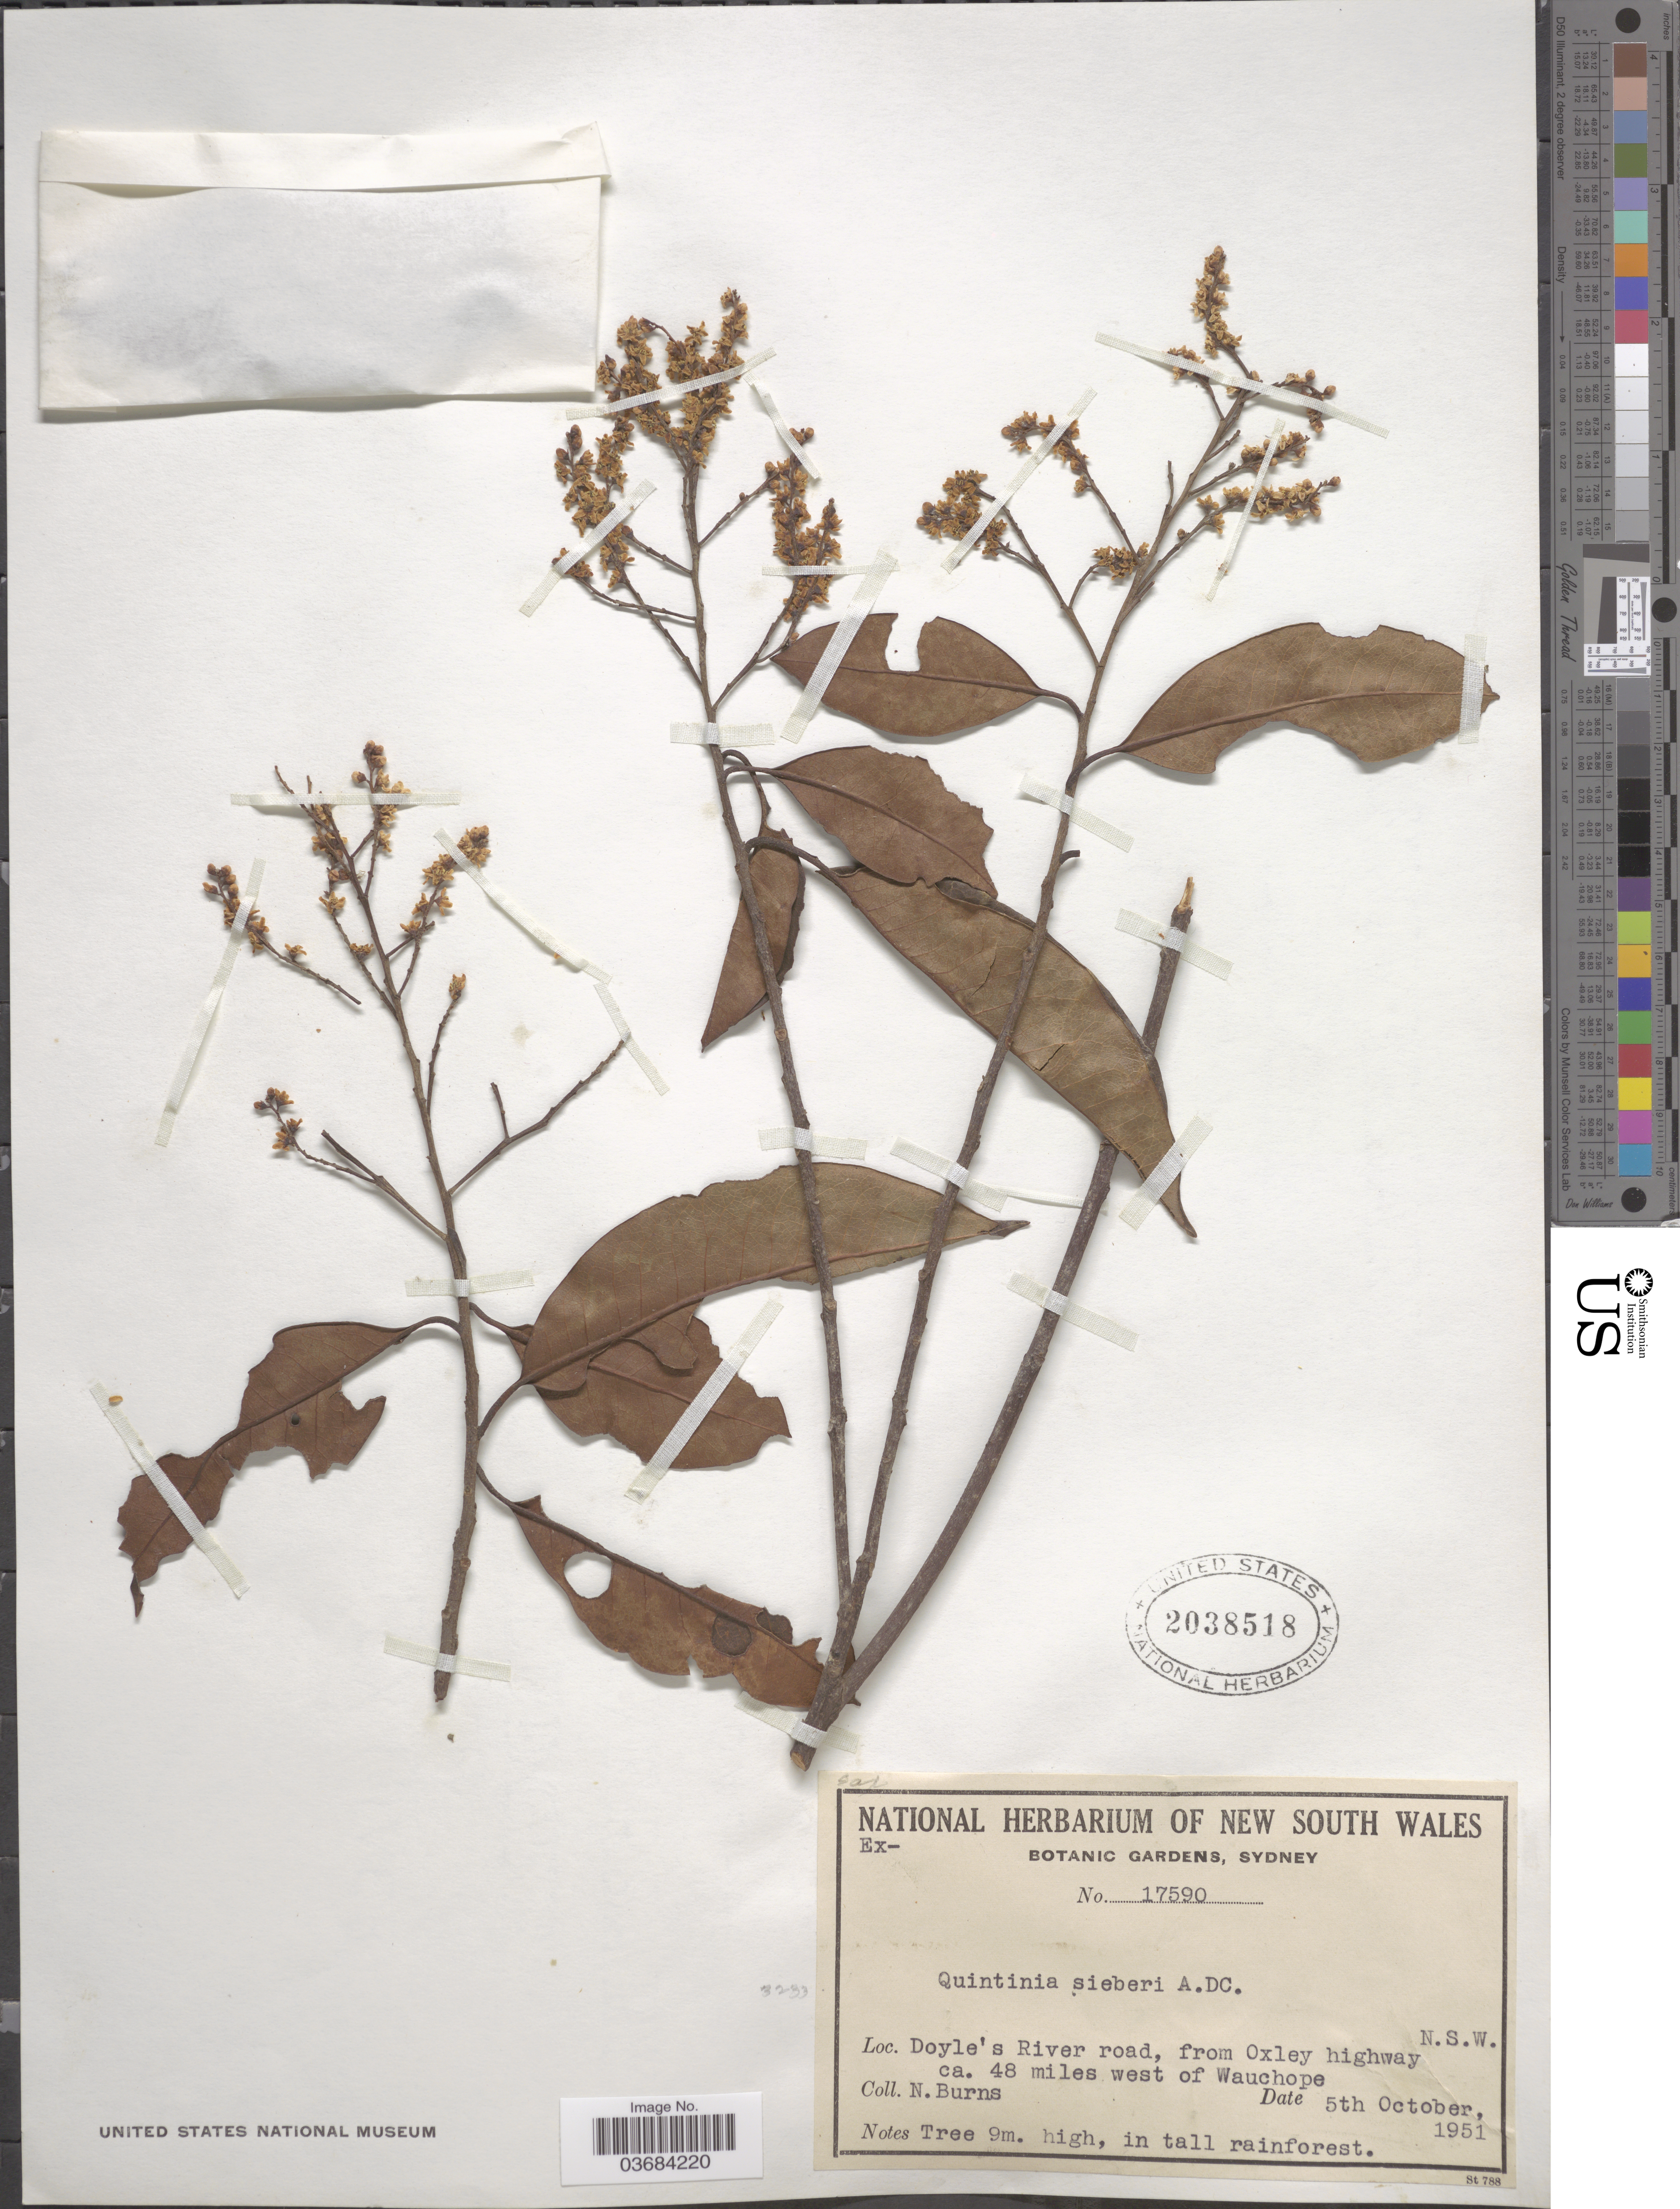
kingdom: Plantae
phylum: Tracheophyta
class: Magnoliopsida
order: Paracryphiales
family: Paracryphiaceae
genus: Quintinia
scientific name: Quintinia sieberi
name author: A. DC.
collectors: N. Burns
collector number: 17590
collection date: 1951-10-05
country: Australia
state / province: New South Wales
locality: Doyle's River road, from Oxley highway ca. 48 miles west of Wauchope.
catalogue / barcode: US 2038518